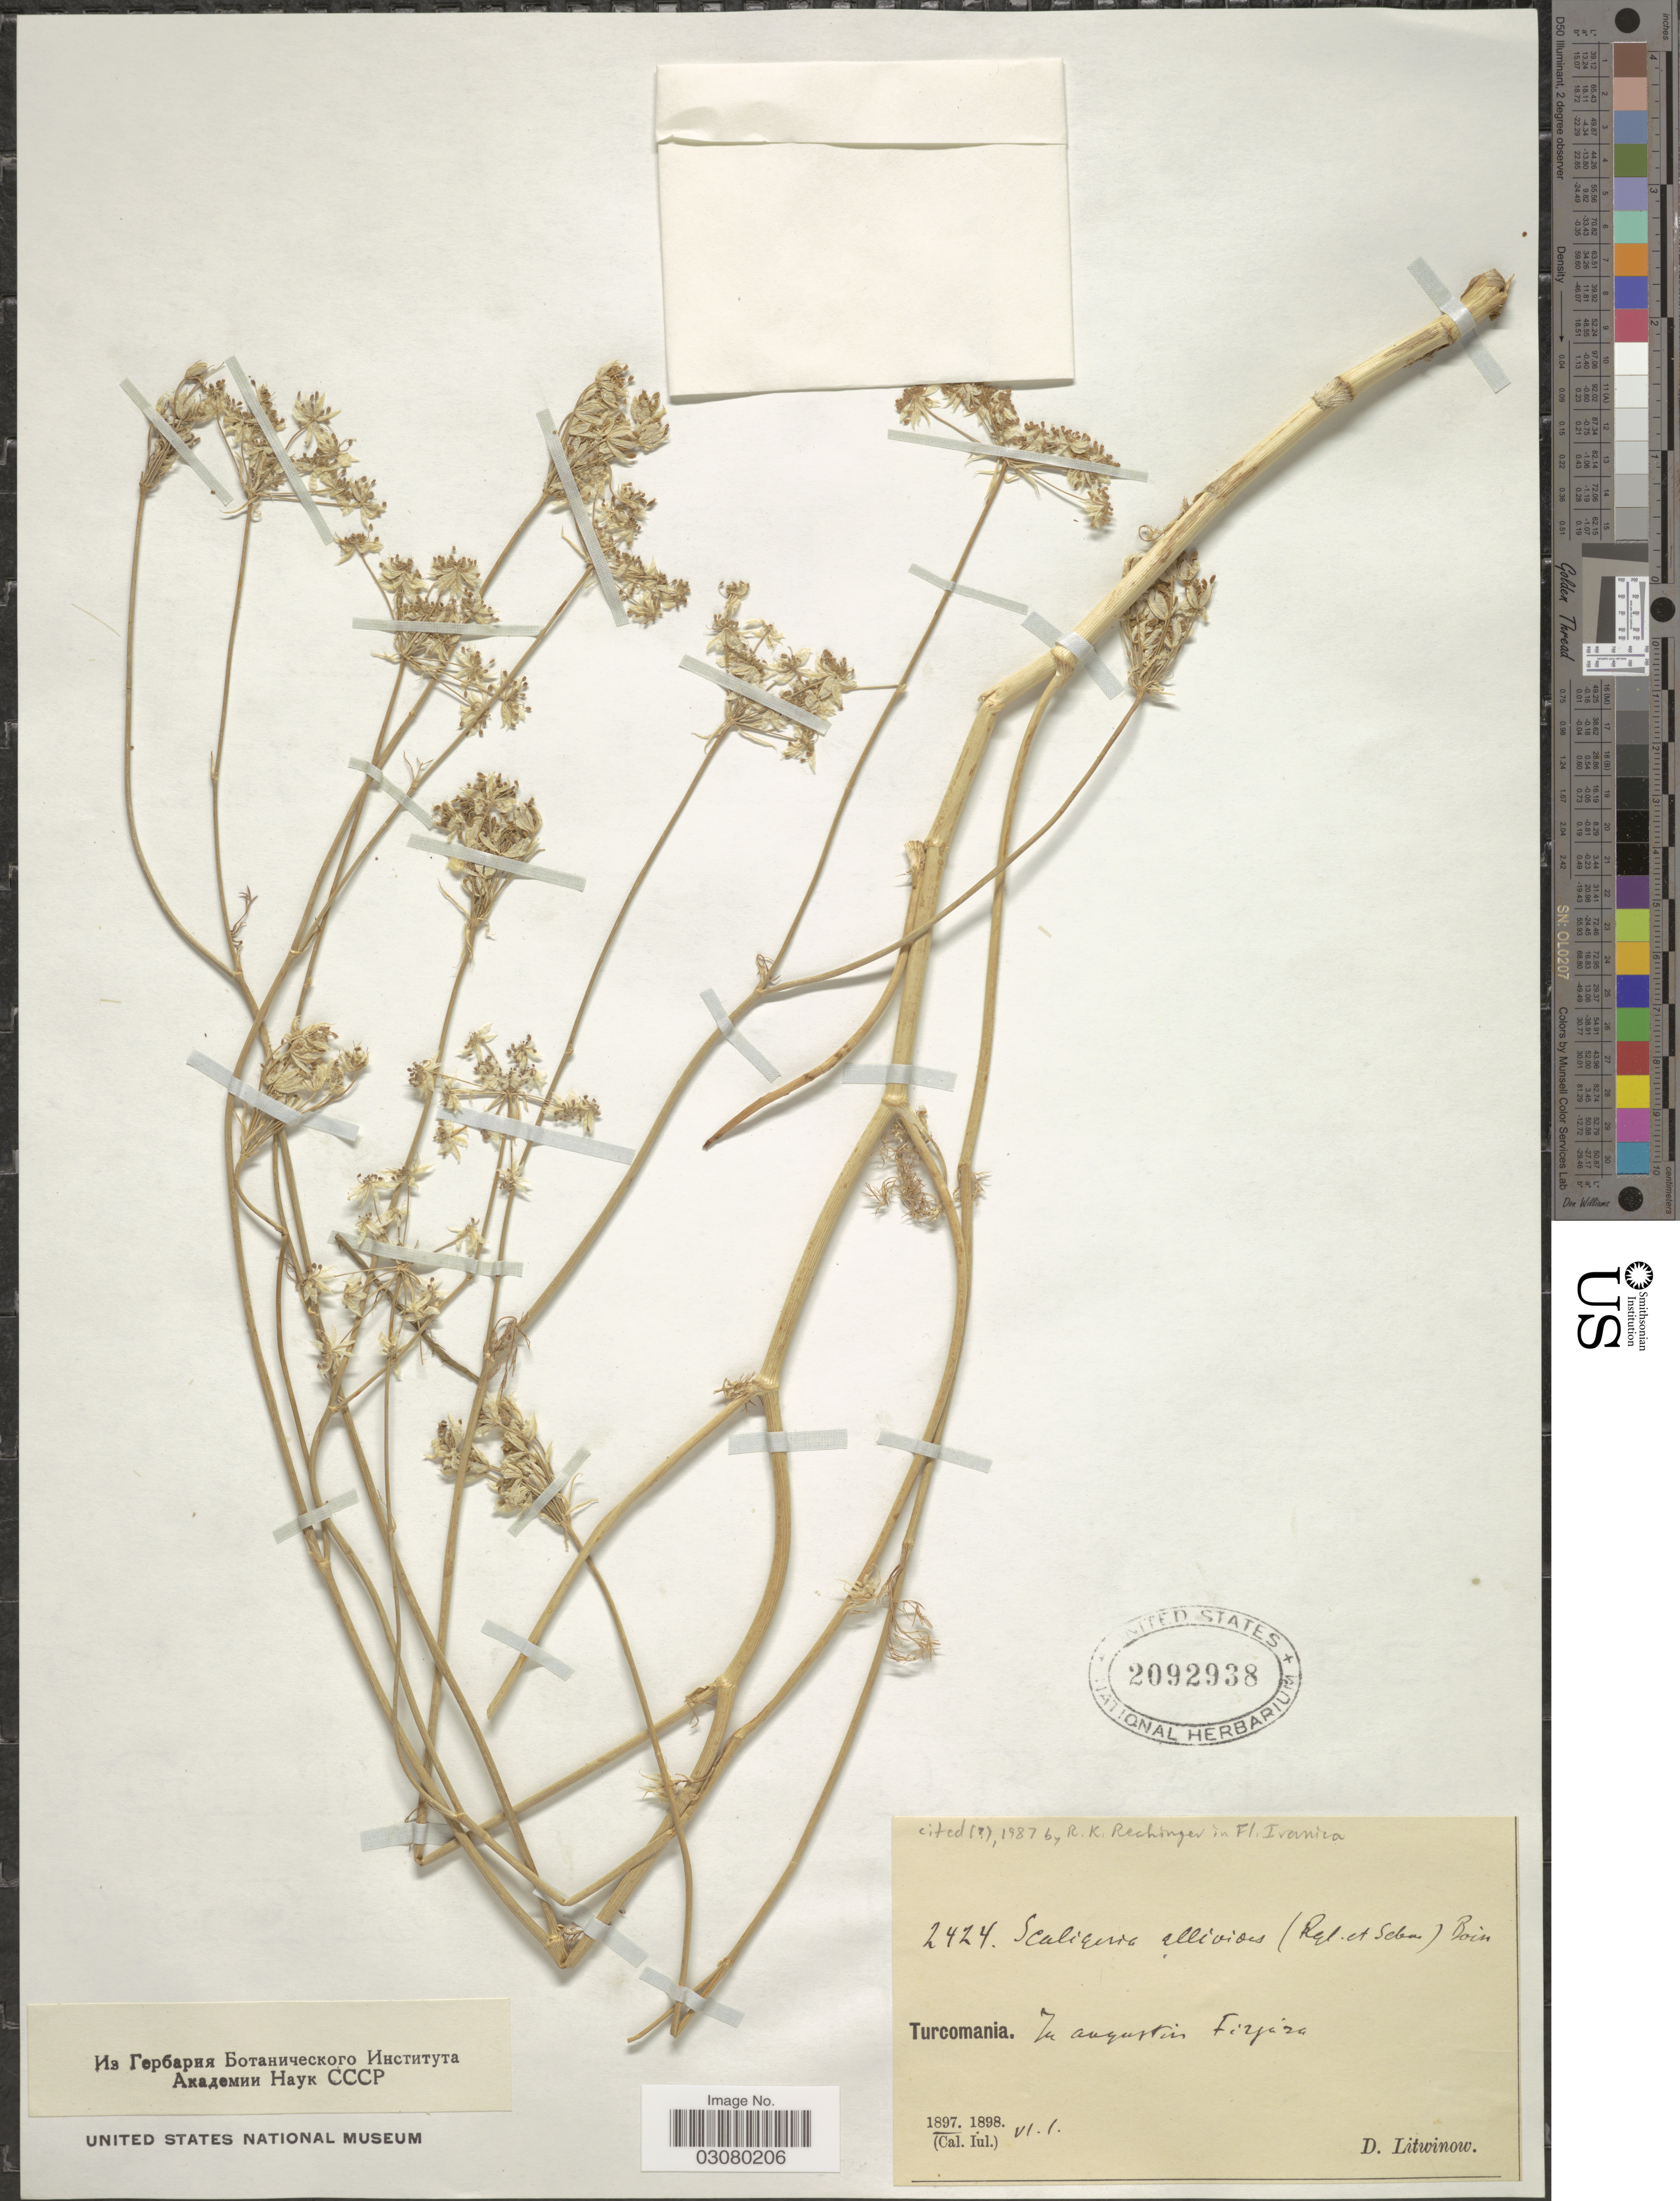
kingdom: Plantae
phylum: Tracheophyta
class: Magnoliopsida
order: Apiales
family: Apiaceae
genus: Scaligeria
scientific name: Scaligeria allioides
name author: Regel & Schmalh.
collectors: D. Litwinow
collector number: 2424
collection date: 1897-06-01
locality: Turcomania. In augustis Firzaja. [interpreted]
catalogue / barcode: US 2092938